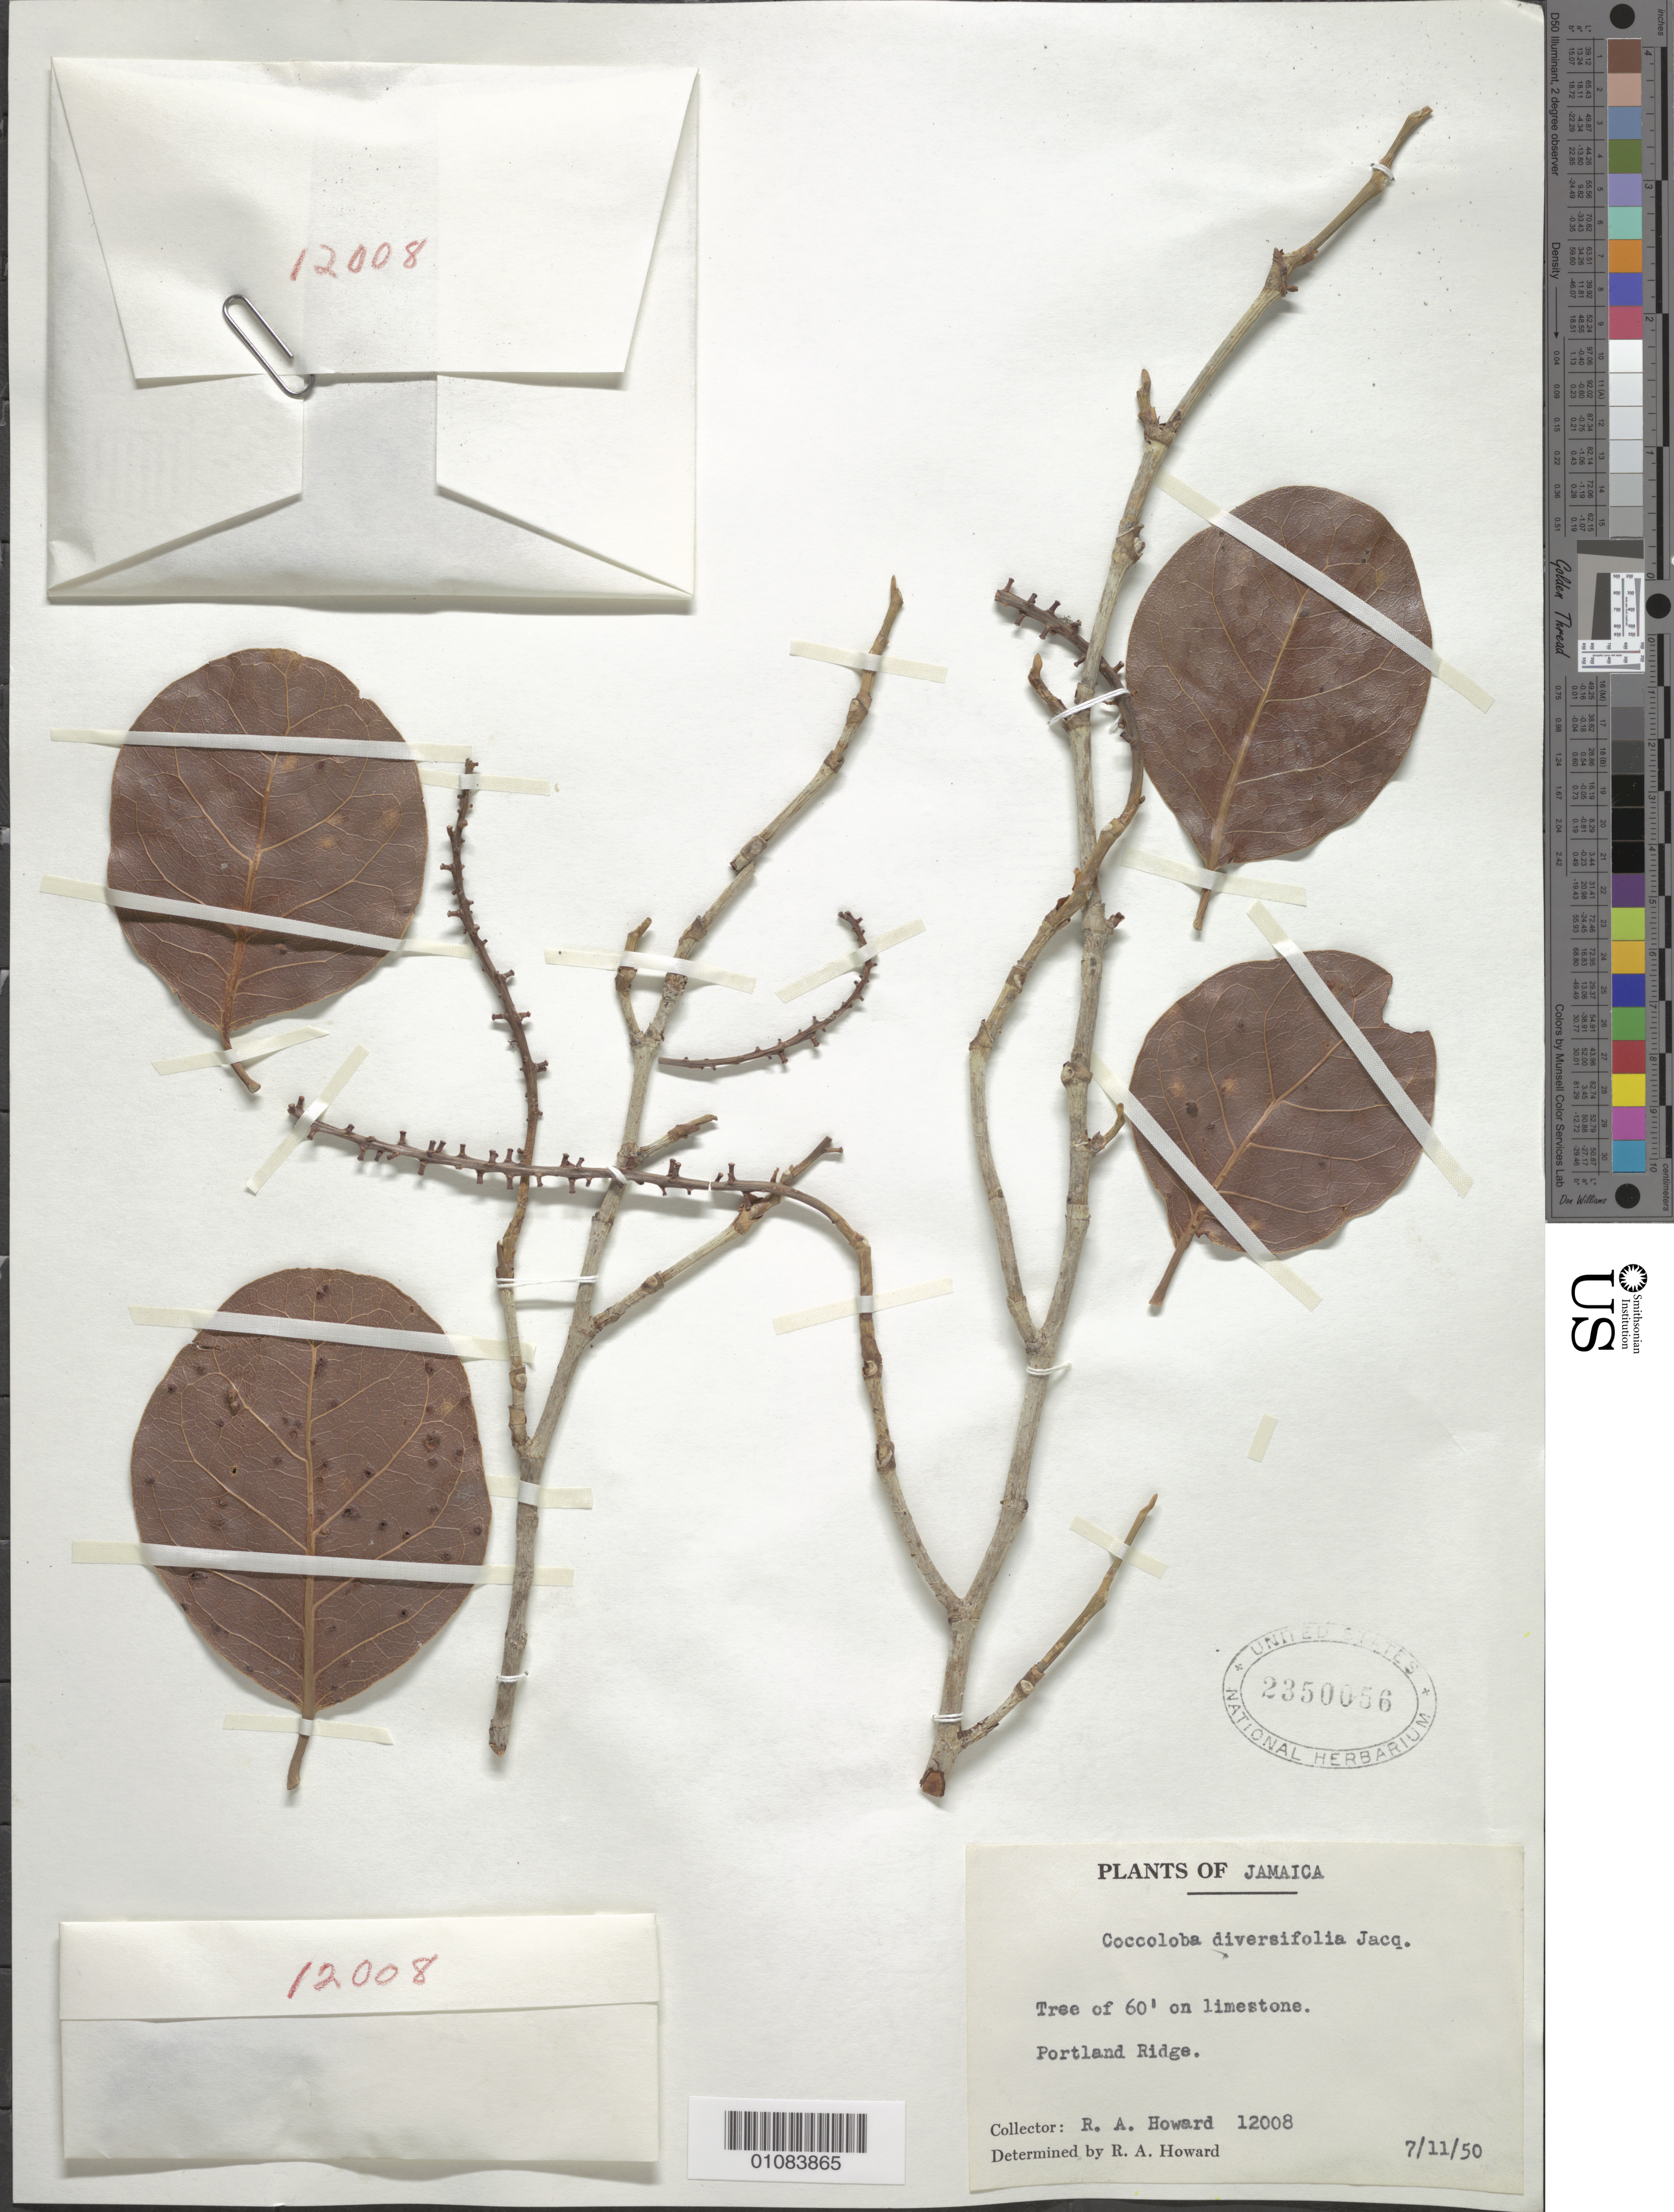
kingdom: Plantae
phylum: Tracheophyta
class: Magnoliopsida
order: Caryophyllales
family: Polygonaceae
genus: Coccoloba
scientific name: Coccoloba diversifolia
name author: Jacq.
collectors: R. A. Howard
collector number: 12008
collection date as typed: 11 Jul 1950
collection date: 1950-07-11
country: Jamaica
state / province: Clarendon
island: Jamaica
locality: Portland Ridge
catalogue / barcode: US 2350056